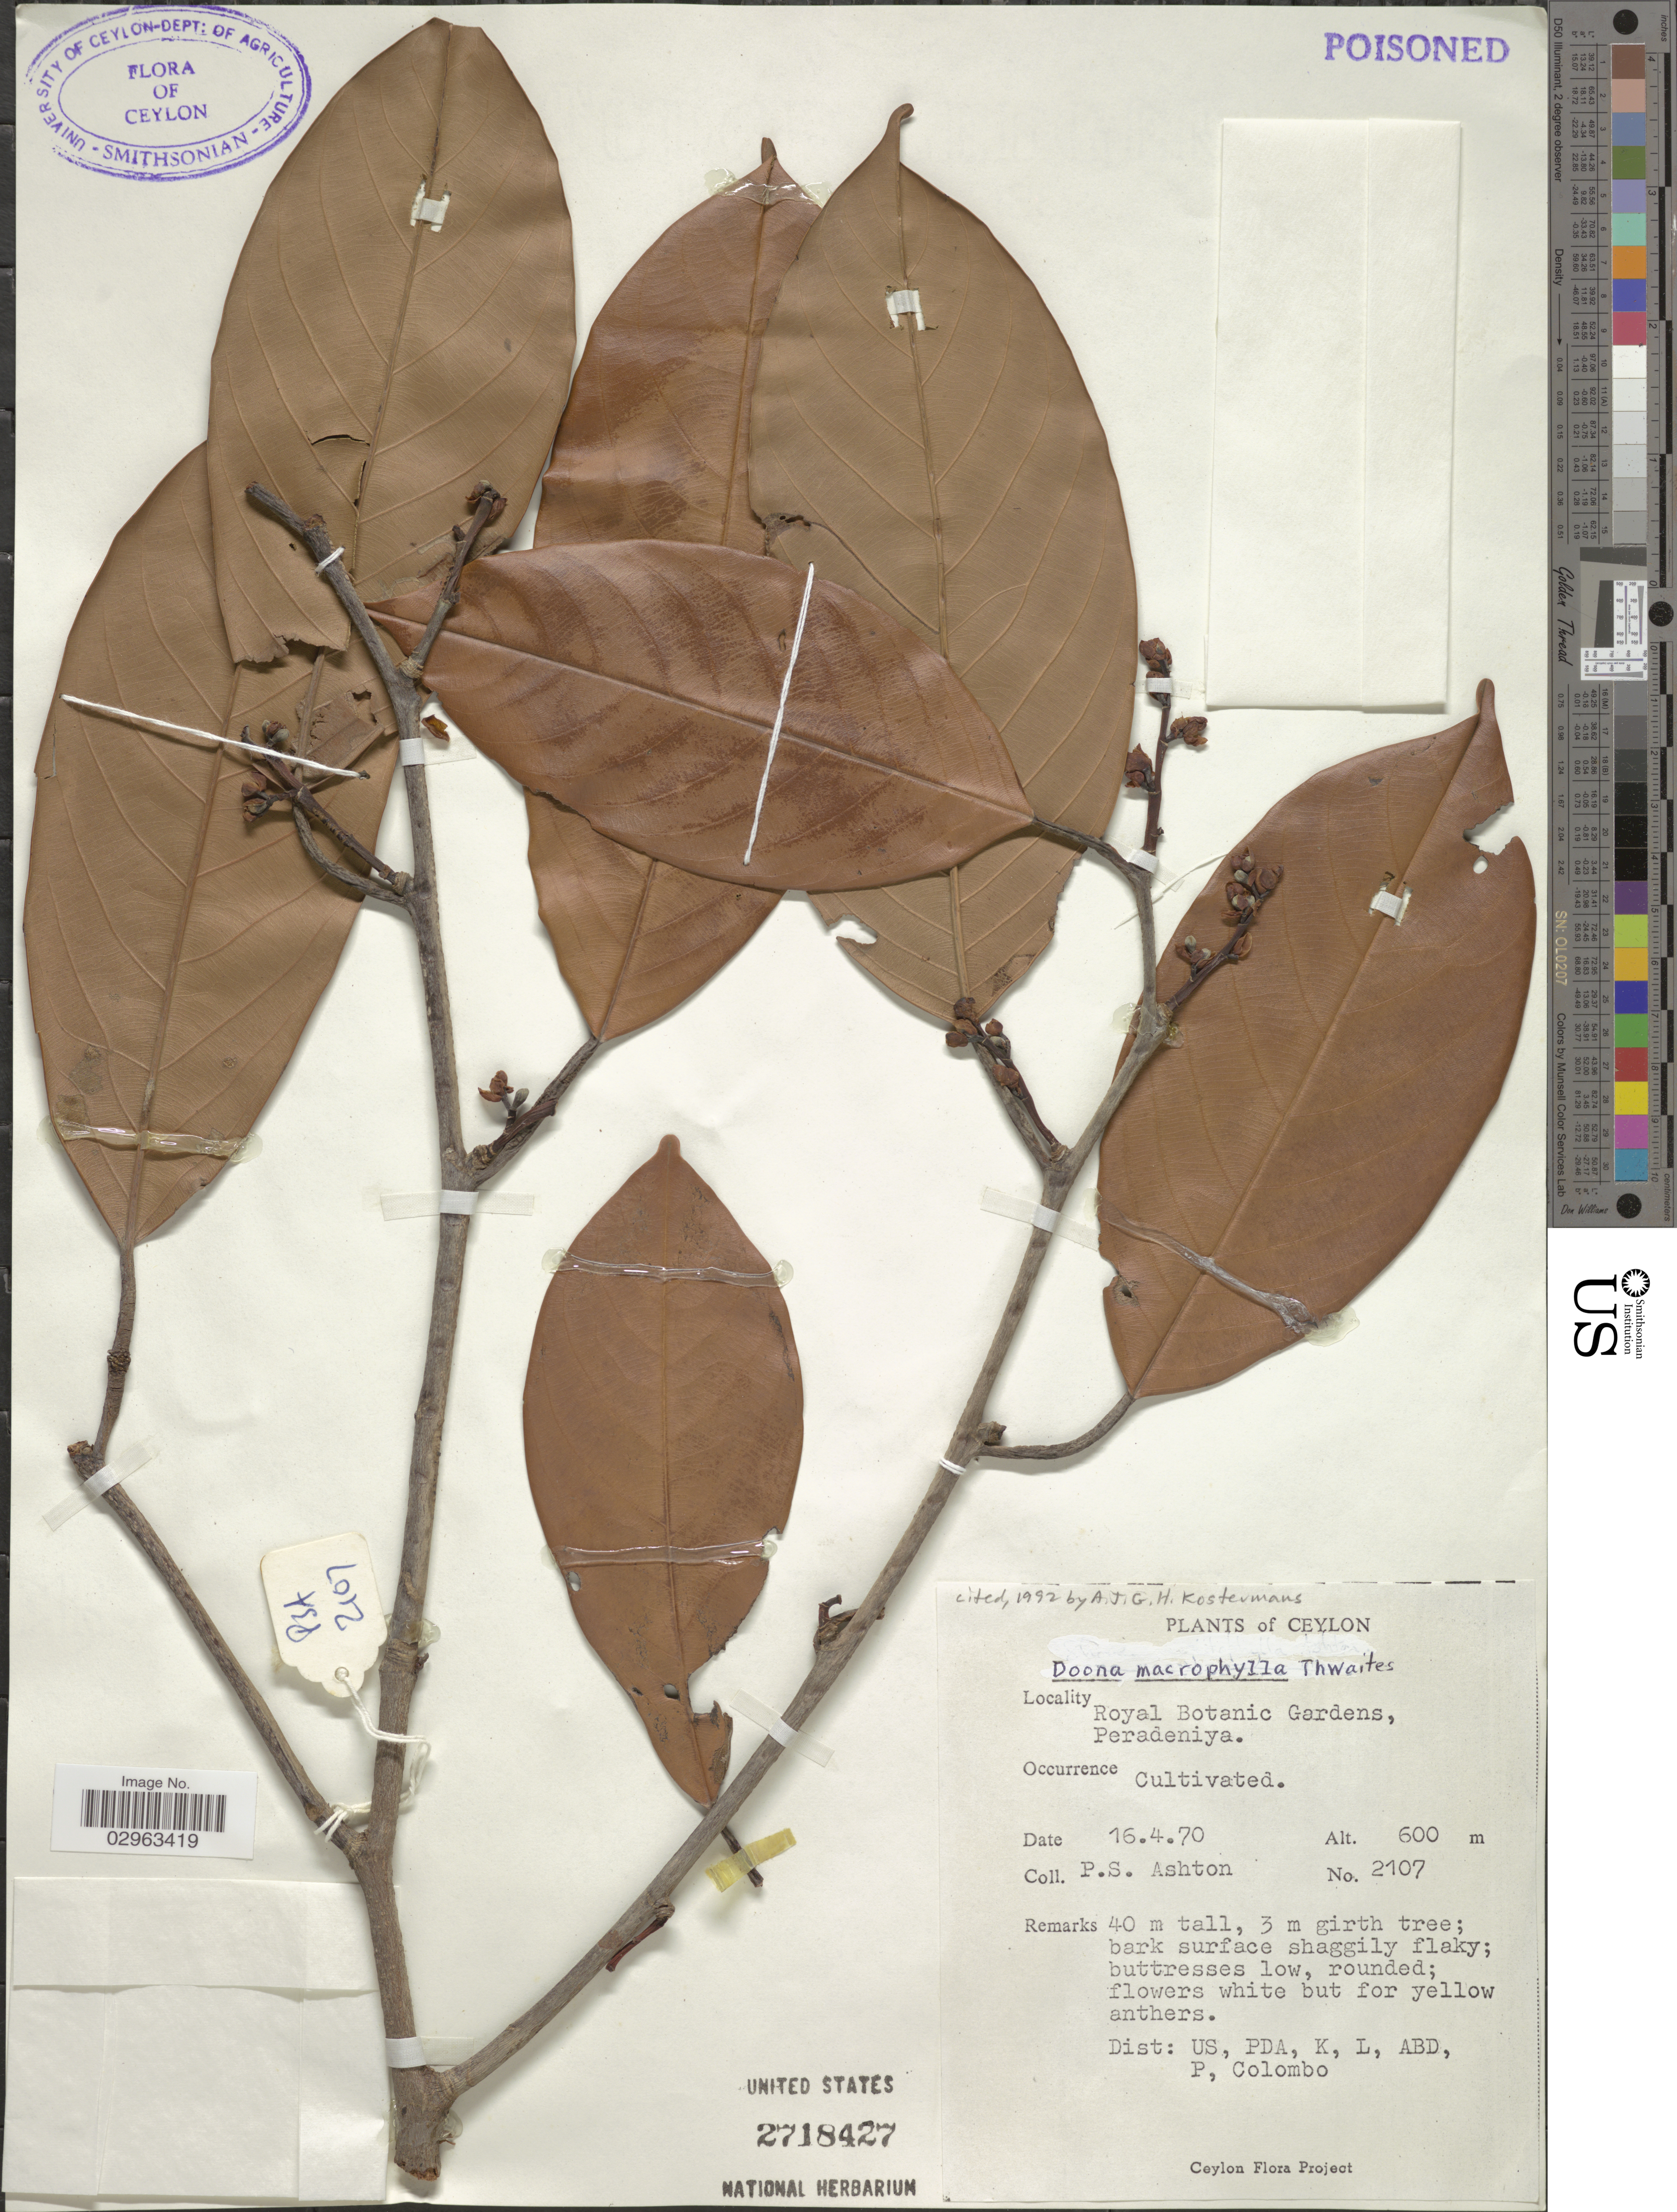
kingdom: Plantae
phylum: Tracheophyta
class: Magnoliopsida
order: Malvales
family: Dipterocarpaceae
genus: Doona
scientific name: Doona macrophylla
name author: Thwaites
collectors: P. S. Ashton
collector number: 2107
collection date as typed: Transcribed d/m/y: 16/4/70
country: Sri Lanka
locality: Ceylon. Royal Botanical Gardens, Peradeniya.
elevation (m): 600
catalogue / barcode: US 2718427